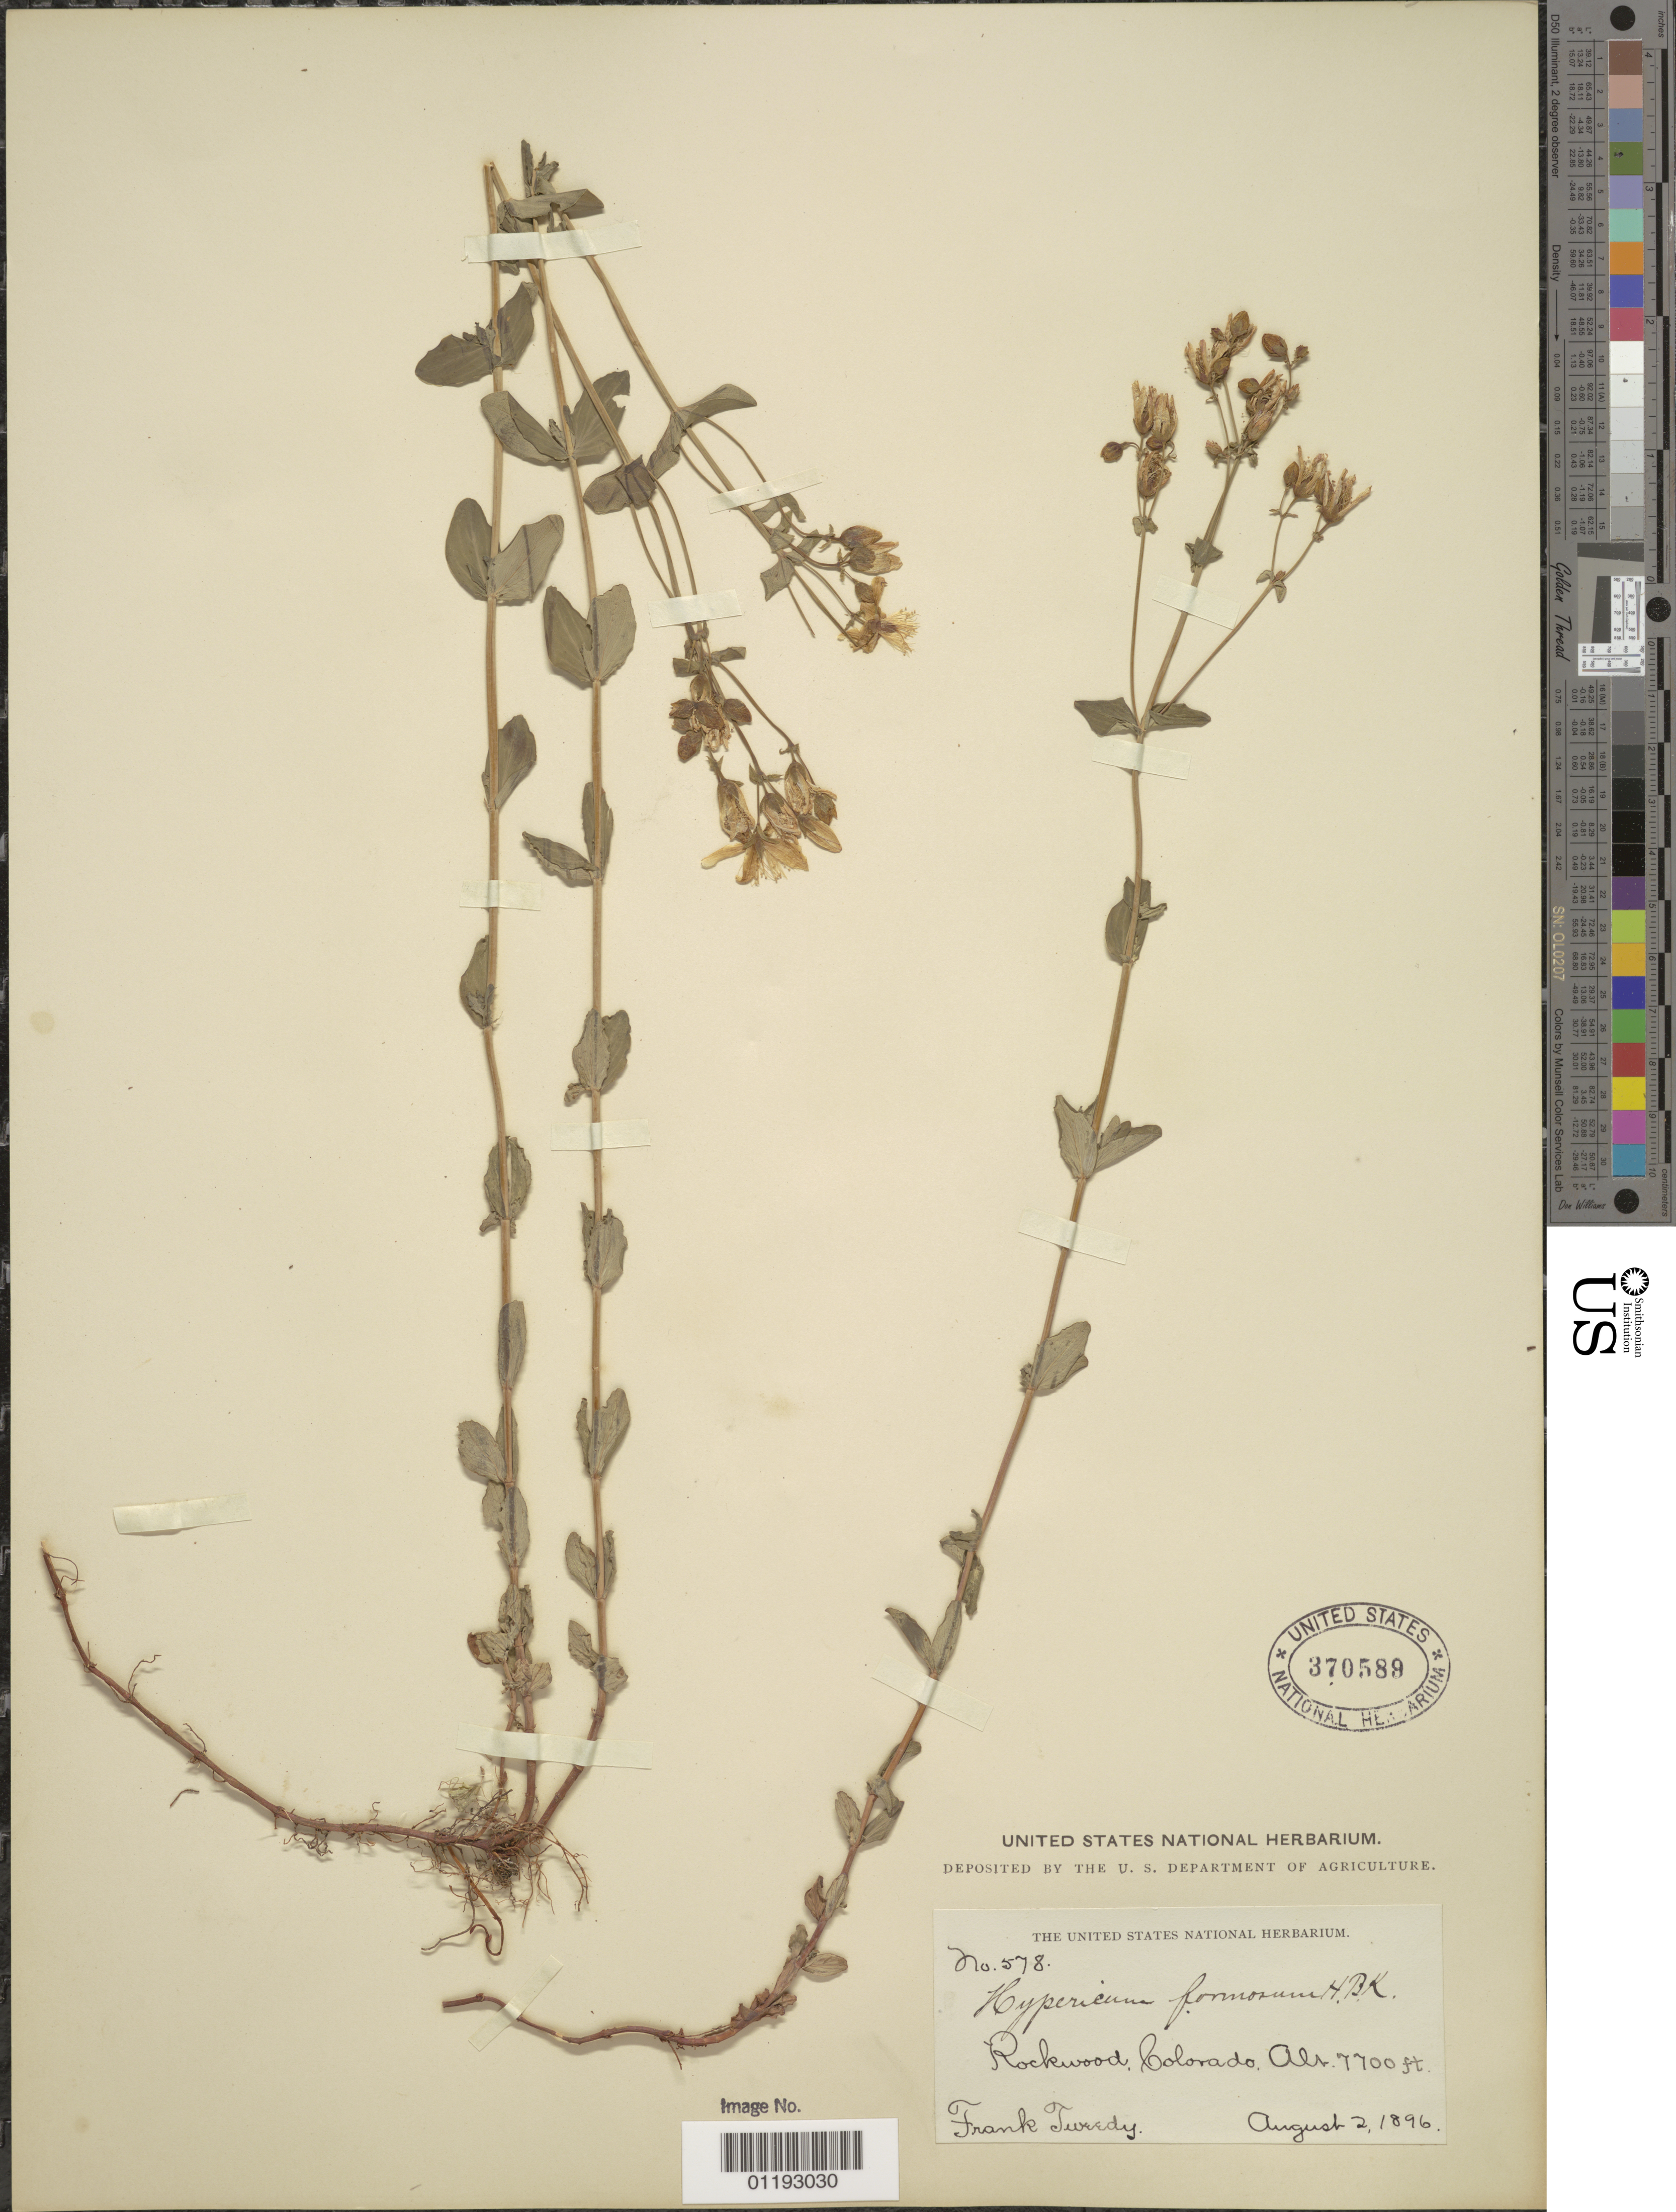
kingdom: Plantae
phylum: Tracheophyta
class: Magnoliopsida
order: Malpighiales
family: Hypericaceae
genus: Hypericum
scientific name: Hypericum scouleri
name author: Hook.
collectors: F. Tweedy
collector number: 578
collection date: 1896-08-02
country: United States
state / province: Colorado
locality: Rockwood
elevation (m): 2347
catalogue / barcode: US 370589